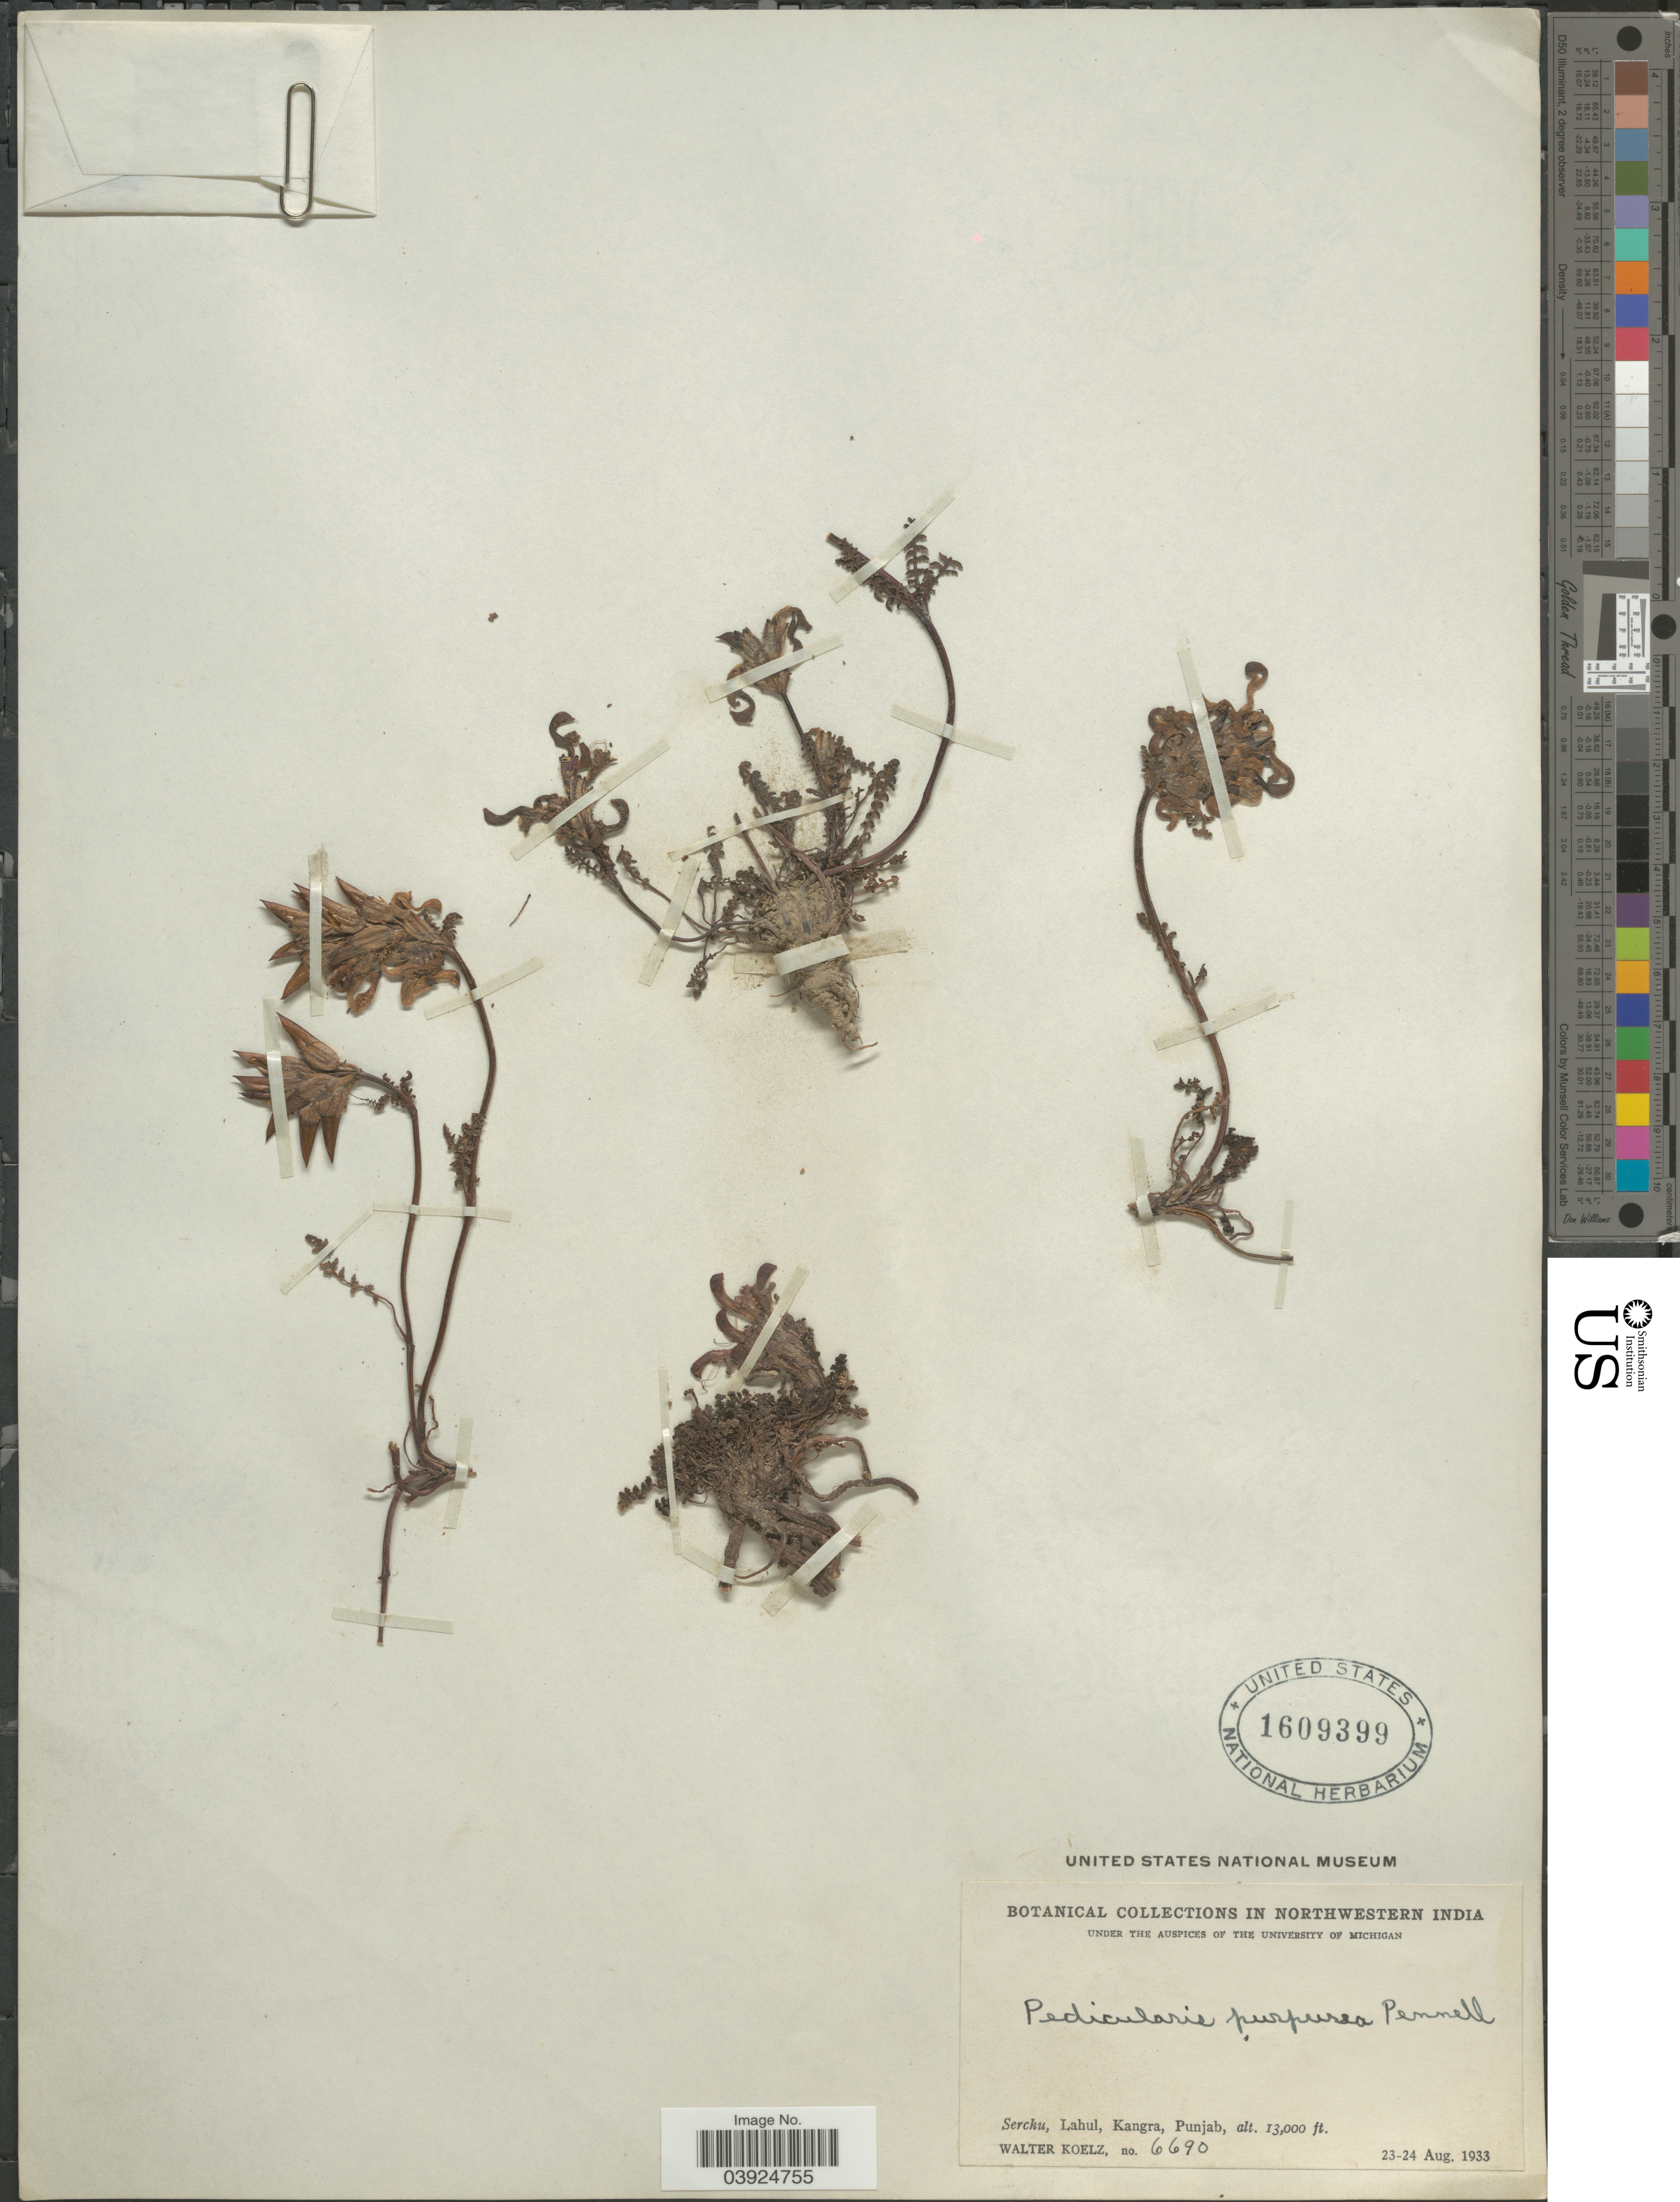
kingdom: Plantae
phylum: Tracheophyta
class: Magnoliopsida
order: Lamiales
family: Orobanchaceae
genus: Pedicularis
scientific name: Pedicularis purpurea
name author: Pennell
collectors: W. N. Koelz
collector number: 6690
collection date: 1933-08-23/1933-08-24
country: India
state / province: Punjab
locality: Northwestern India. Serchu, Lahul, Kangra.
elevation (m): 3962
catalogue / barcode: US 1609399